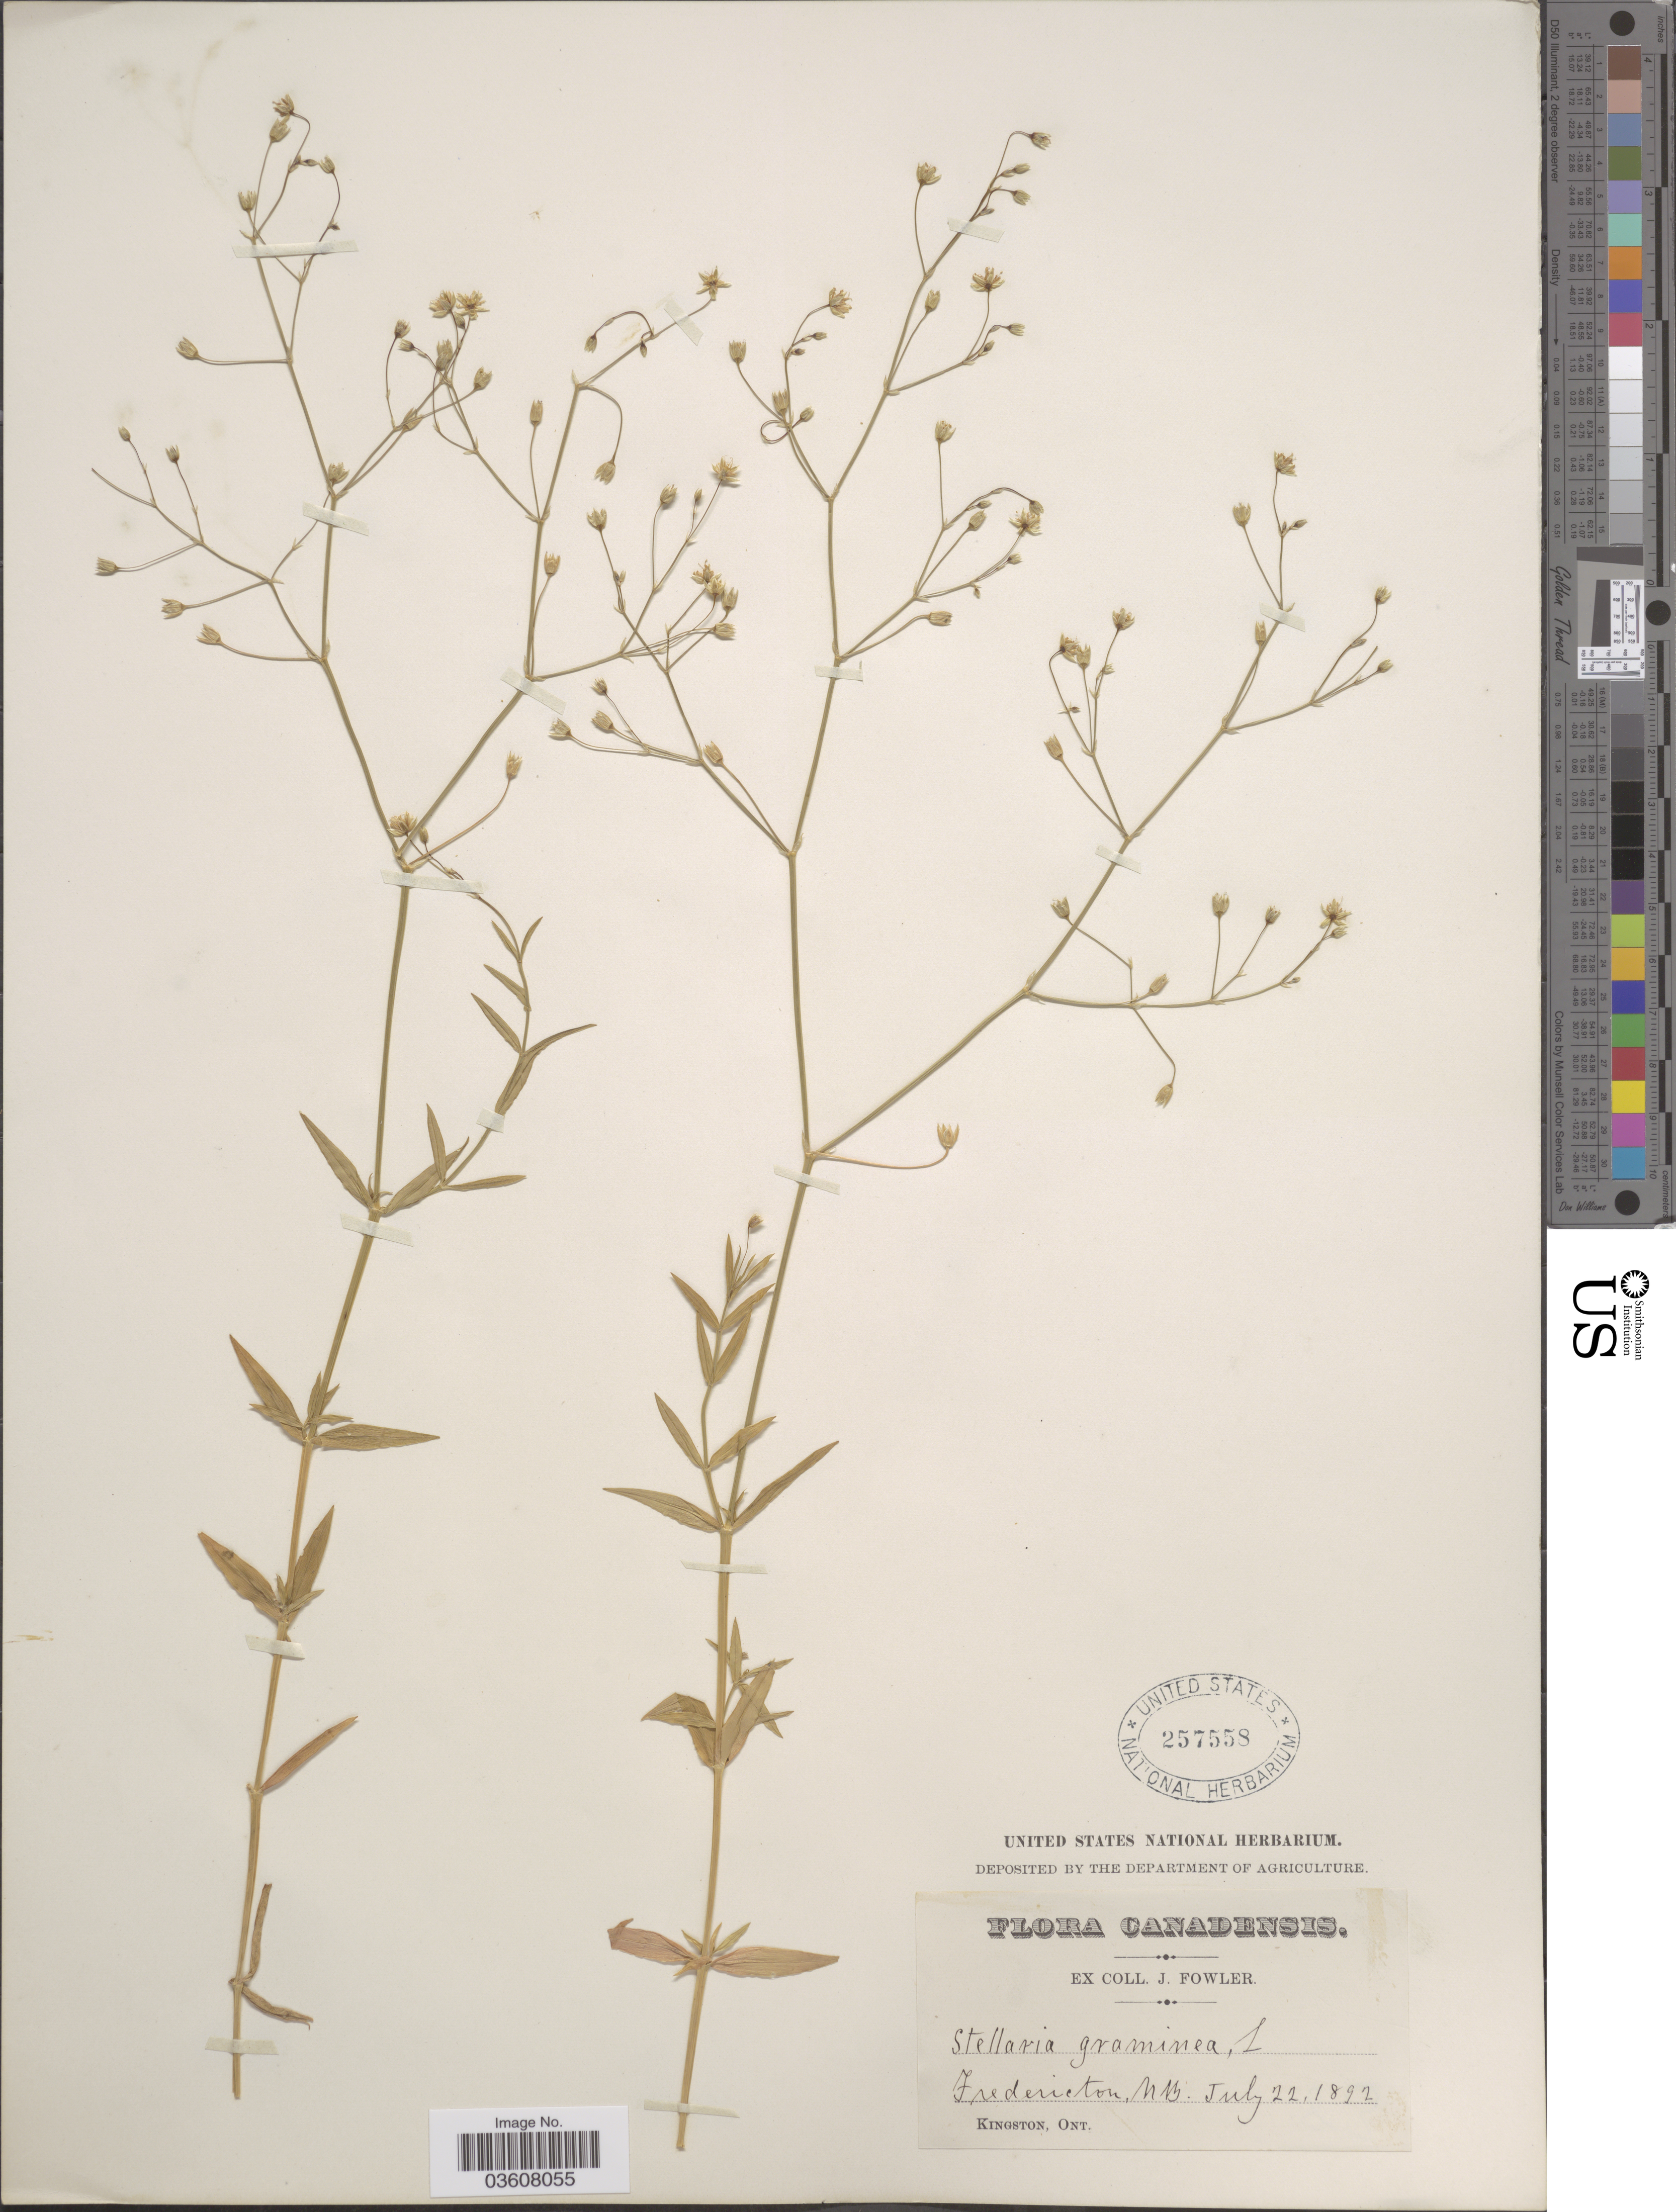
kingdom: Plantae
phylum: Tracheophyta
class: Magnoliopsida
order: Caryophyllales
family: Caryophyllaceae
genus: Stellaria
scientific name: Stellaria graminea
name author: L.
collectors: J. Fowler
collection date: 1892-07-22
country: Canada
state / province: New Brunswick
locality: Fredericton.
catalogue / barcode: US 257558